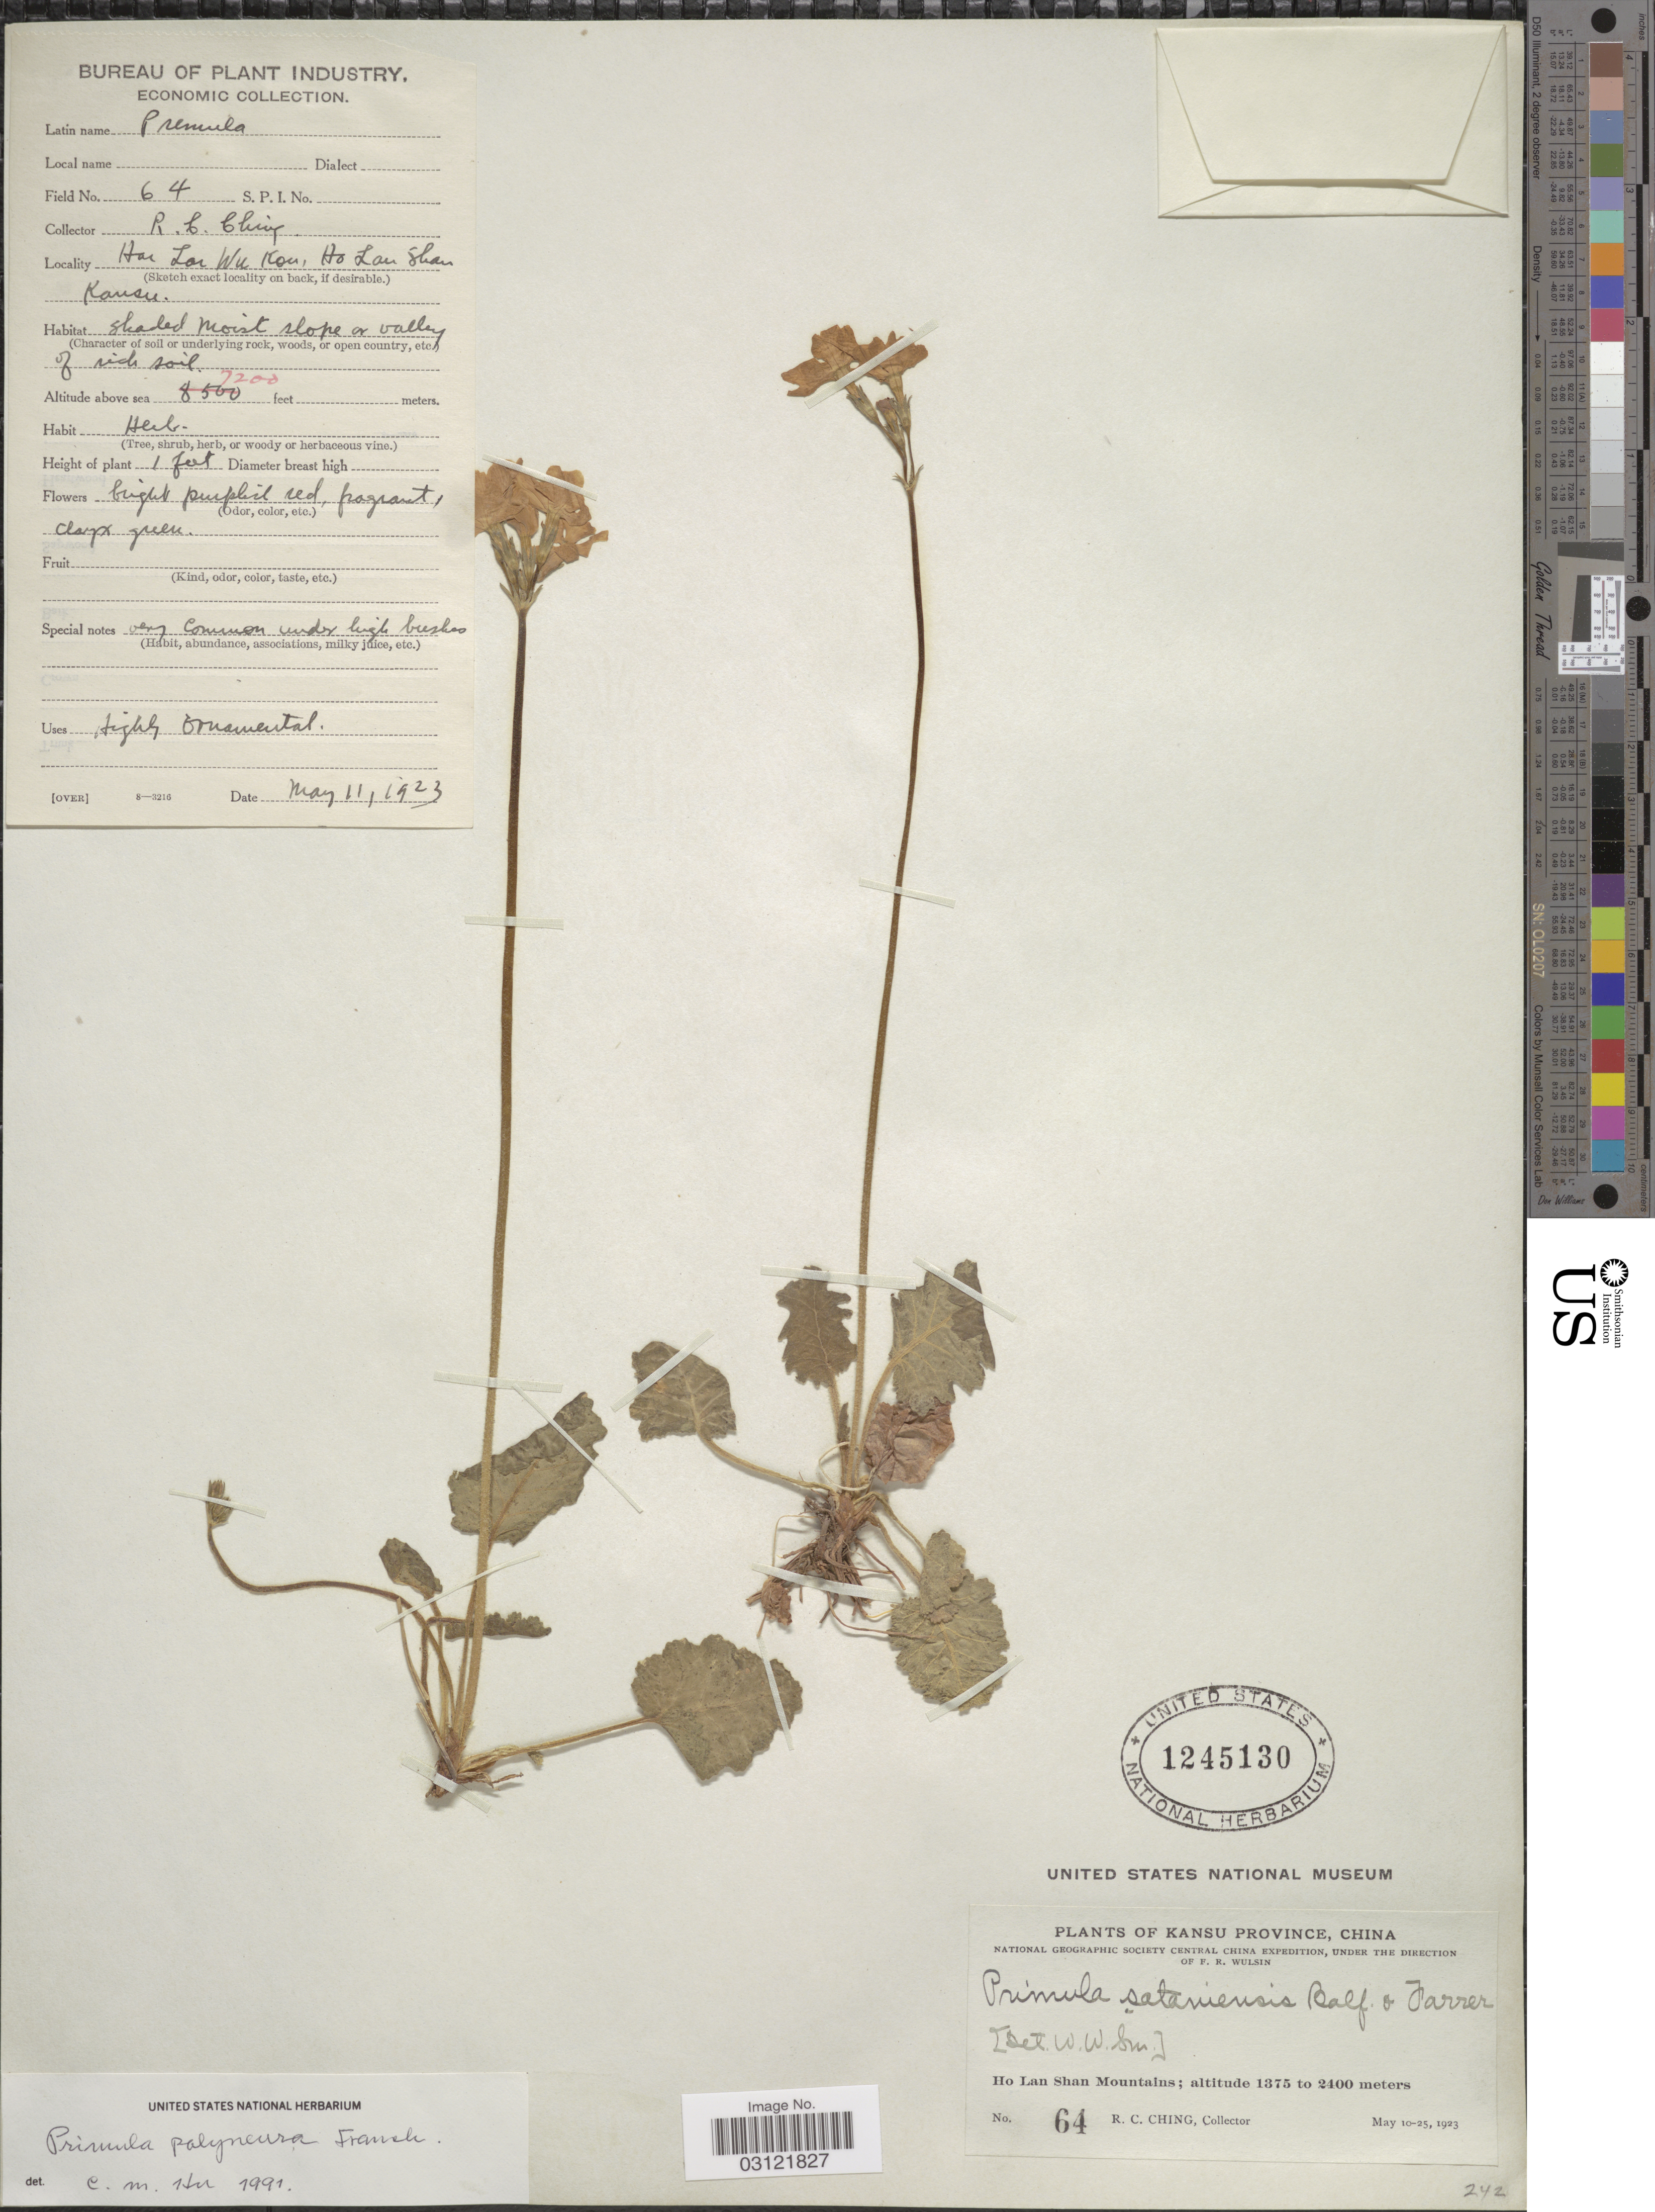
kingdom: Plantae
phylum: Tracheophyta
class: Magnoliopsida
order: Ericales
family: Primulaceae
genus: Primula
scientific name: Primula polyneura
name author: Franch.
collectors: R. C. Ching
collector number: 64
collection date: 1923-05-11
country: China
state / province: Gansu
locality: Hai Loi Wu Kou. Ho Lan Shan Mountains. Kansu Province.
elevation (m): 2195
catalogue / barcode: US 1245130